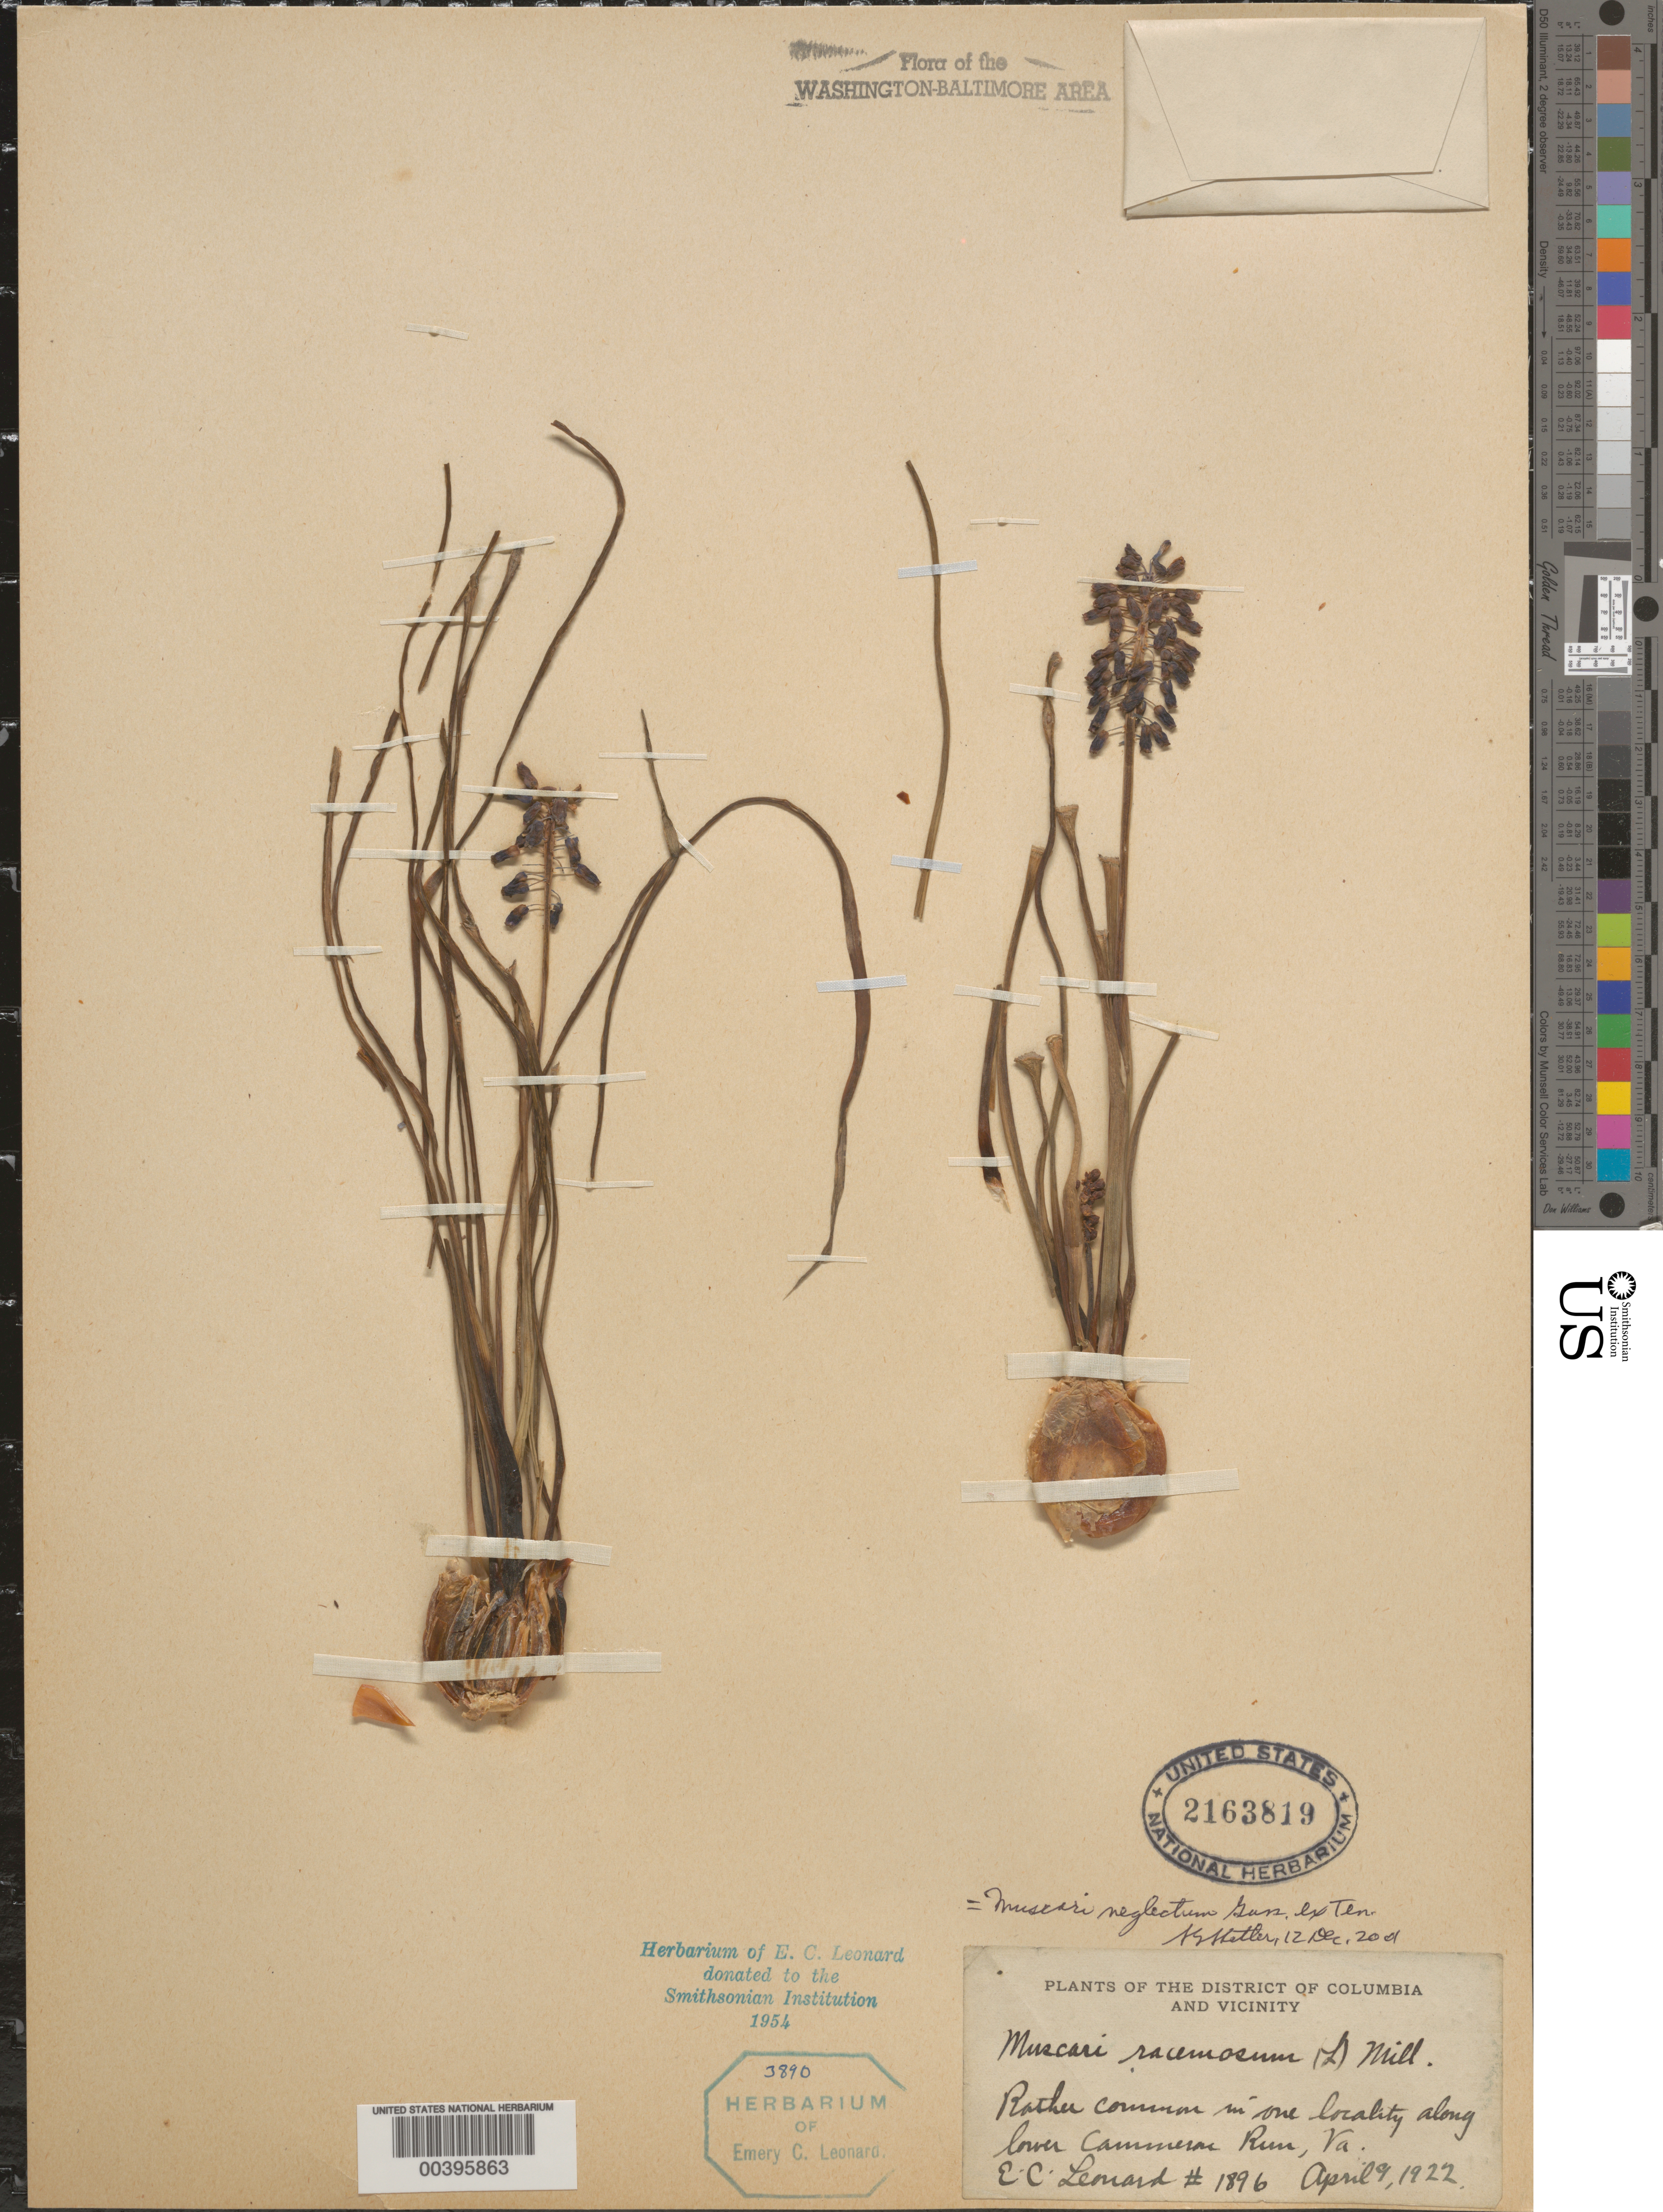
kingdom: Plantae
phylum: Tracheophyta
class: Liliopsida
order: Asparagales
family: Asparagaceae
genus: Muscari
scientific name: Muscari neglectum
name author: Gussone ex Ten.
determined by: Shetler, Stanwyn G., (US), NMNH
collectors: E. C. Leonard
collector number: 1896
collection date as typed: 09 Apr 1922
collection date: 1922-04-09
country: United States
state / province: Virginia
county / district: Fairfax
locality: Cameron Run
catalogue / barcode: US 2163819